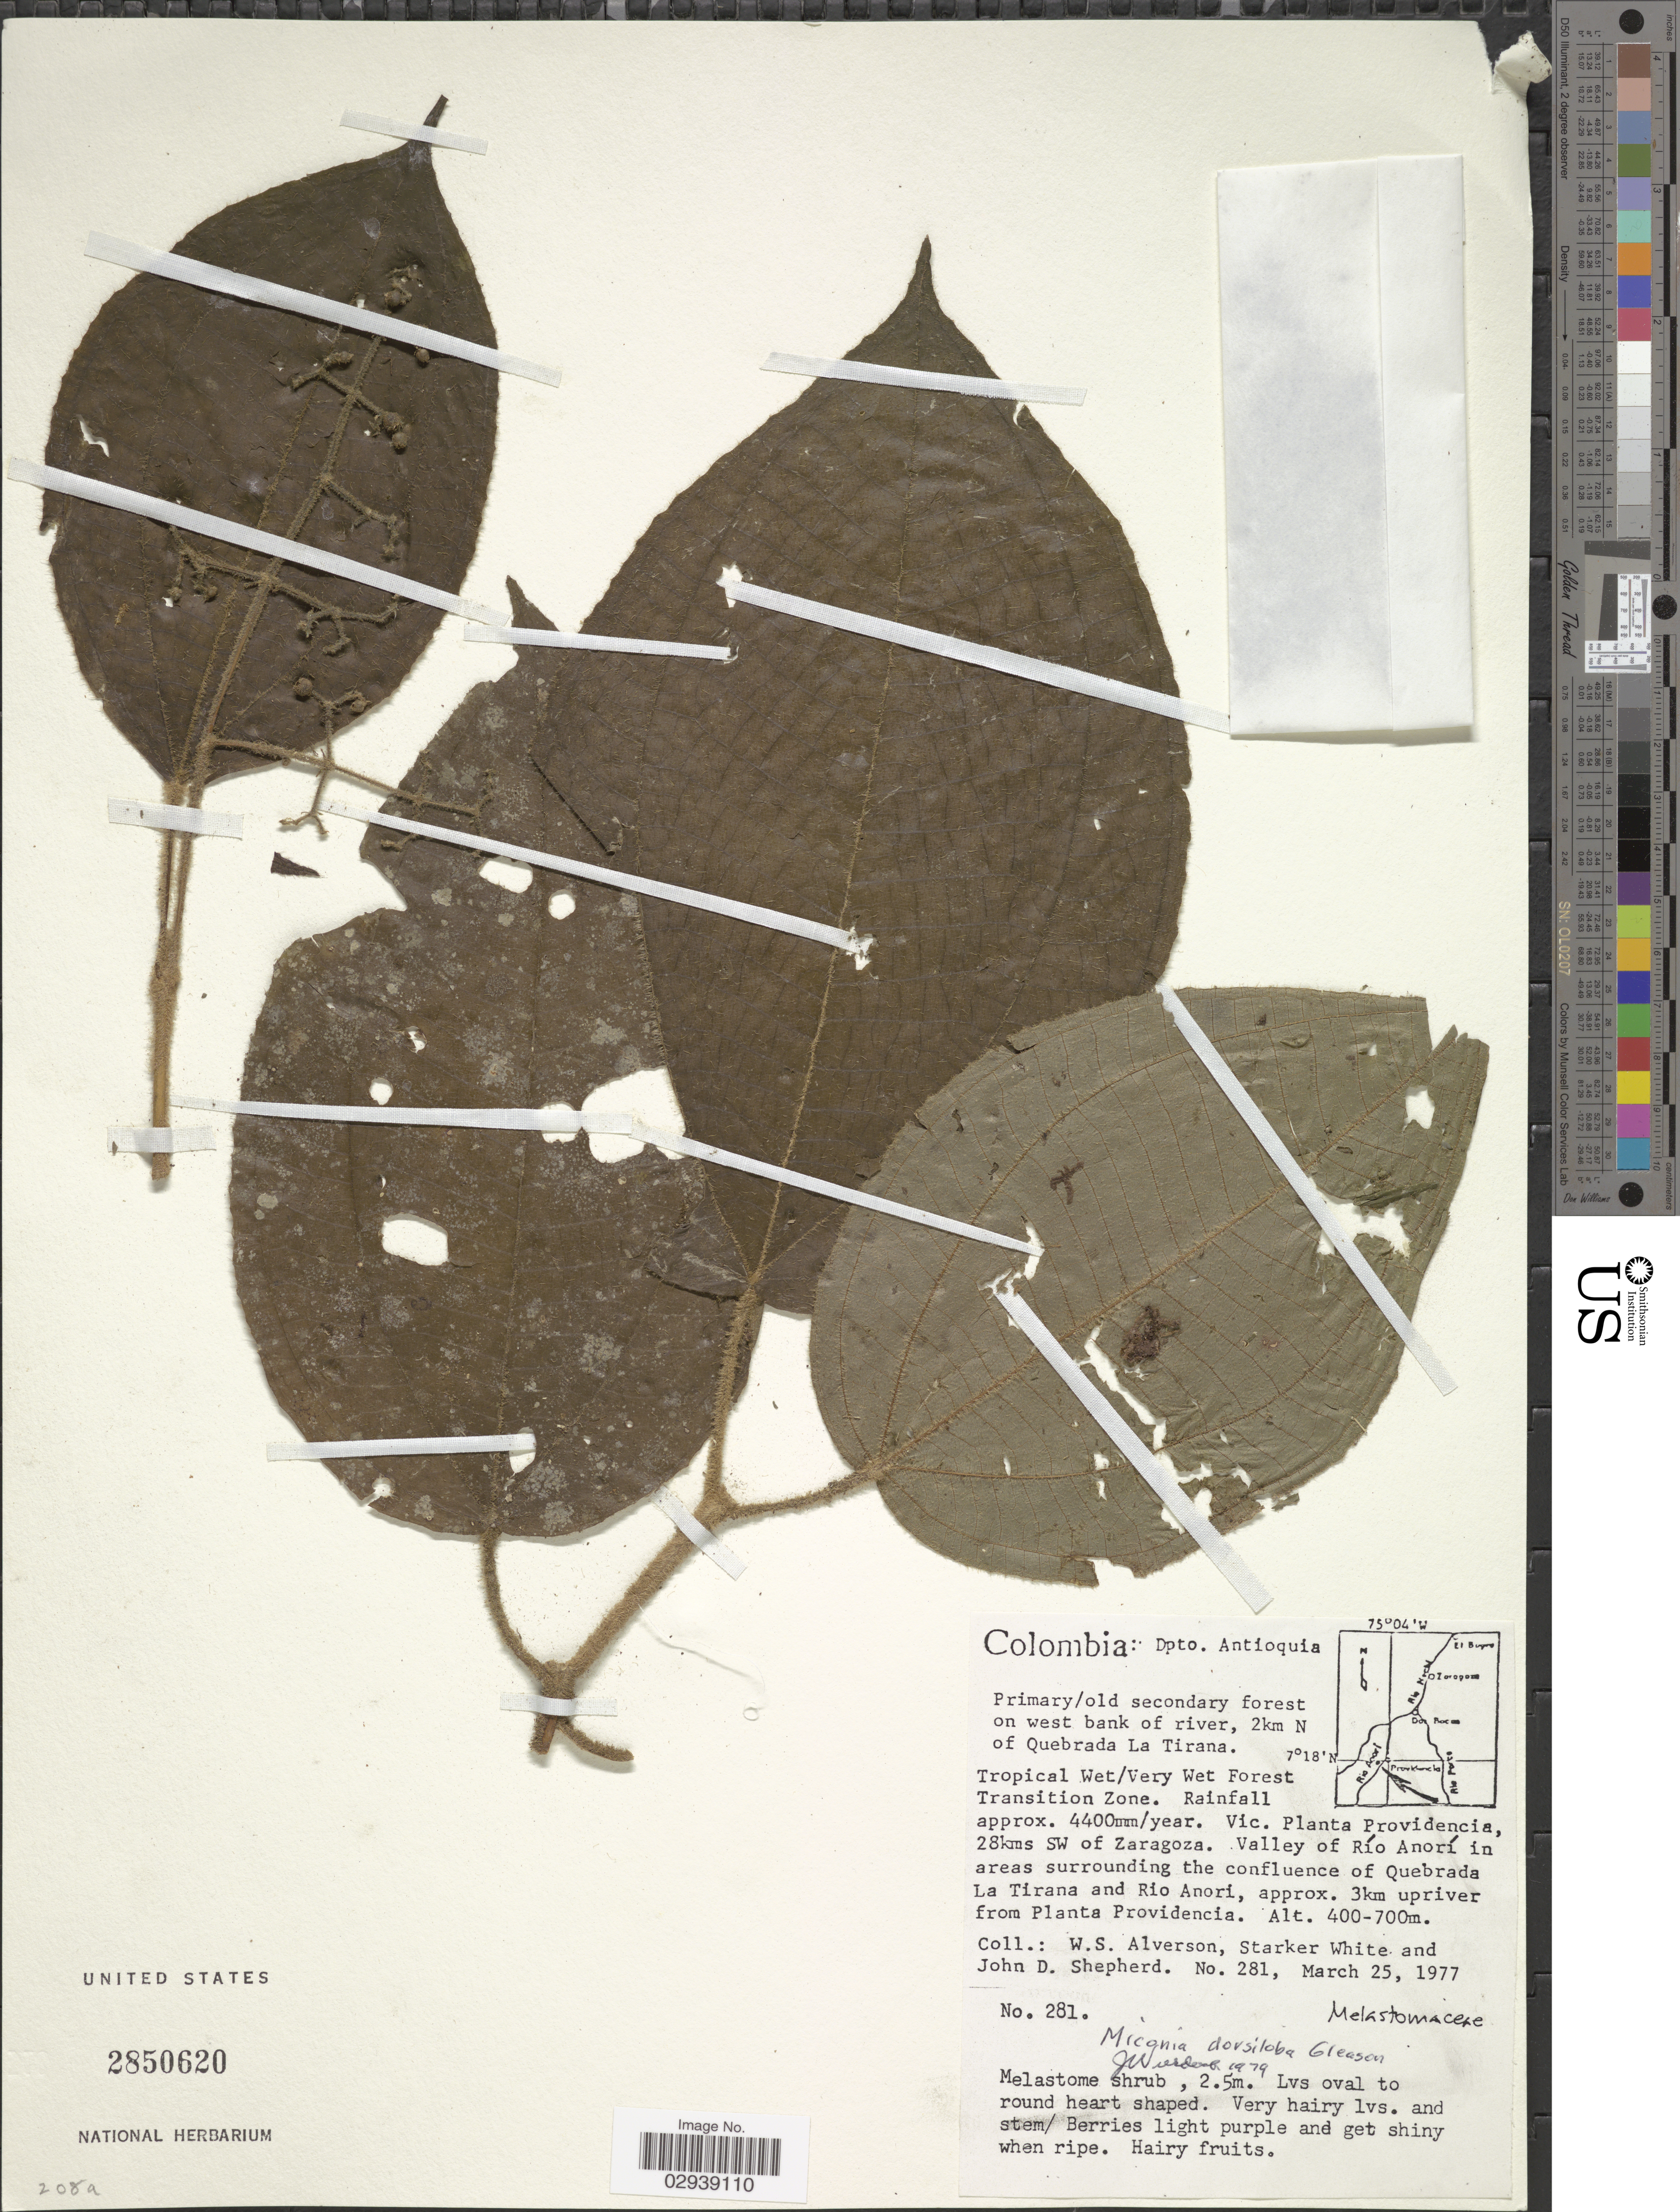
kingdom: Plantae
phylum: Tracheophyta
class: Magnoliopsida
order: Myrtales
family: Melastomataceae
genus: Miconia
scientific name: Miconia dorsiloba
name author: Gleason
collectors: W. S. Alverson, S. White & J. D. Shepherd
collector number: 281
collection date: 1977-03-25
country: Colombia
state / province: Antioquia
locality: Dpto. Antioquia. Tropical Wet/ Very Wet Forest Transition Zone. Planta Providencia, 28kms SW of Zaragoza. Valley of Río Anorí in areas surrounding the confluence of Quebrada La Tirana and Rio Anori, approx. 3km upriver from Planta Providencia.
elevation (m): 400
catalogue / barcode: US 2850620